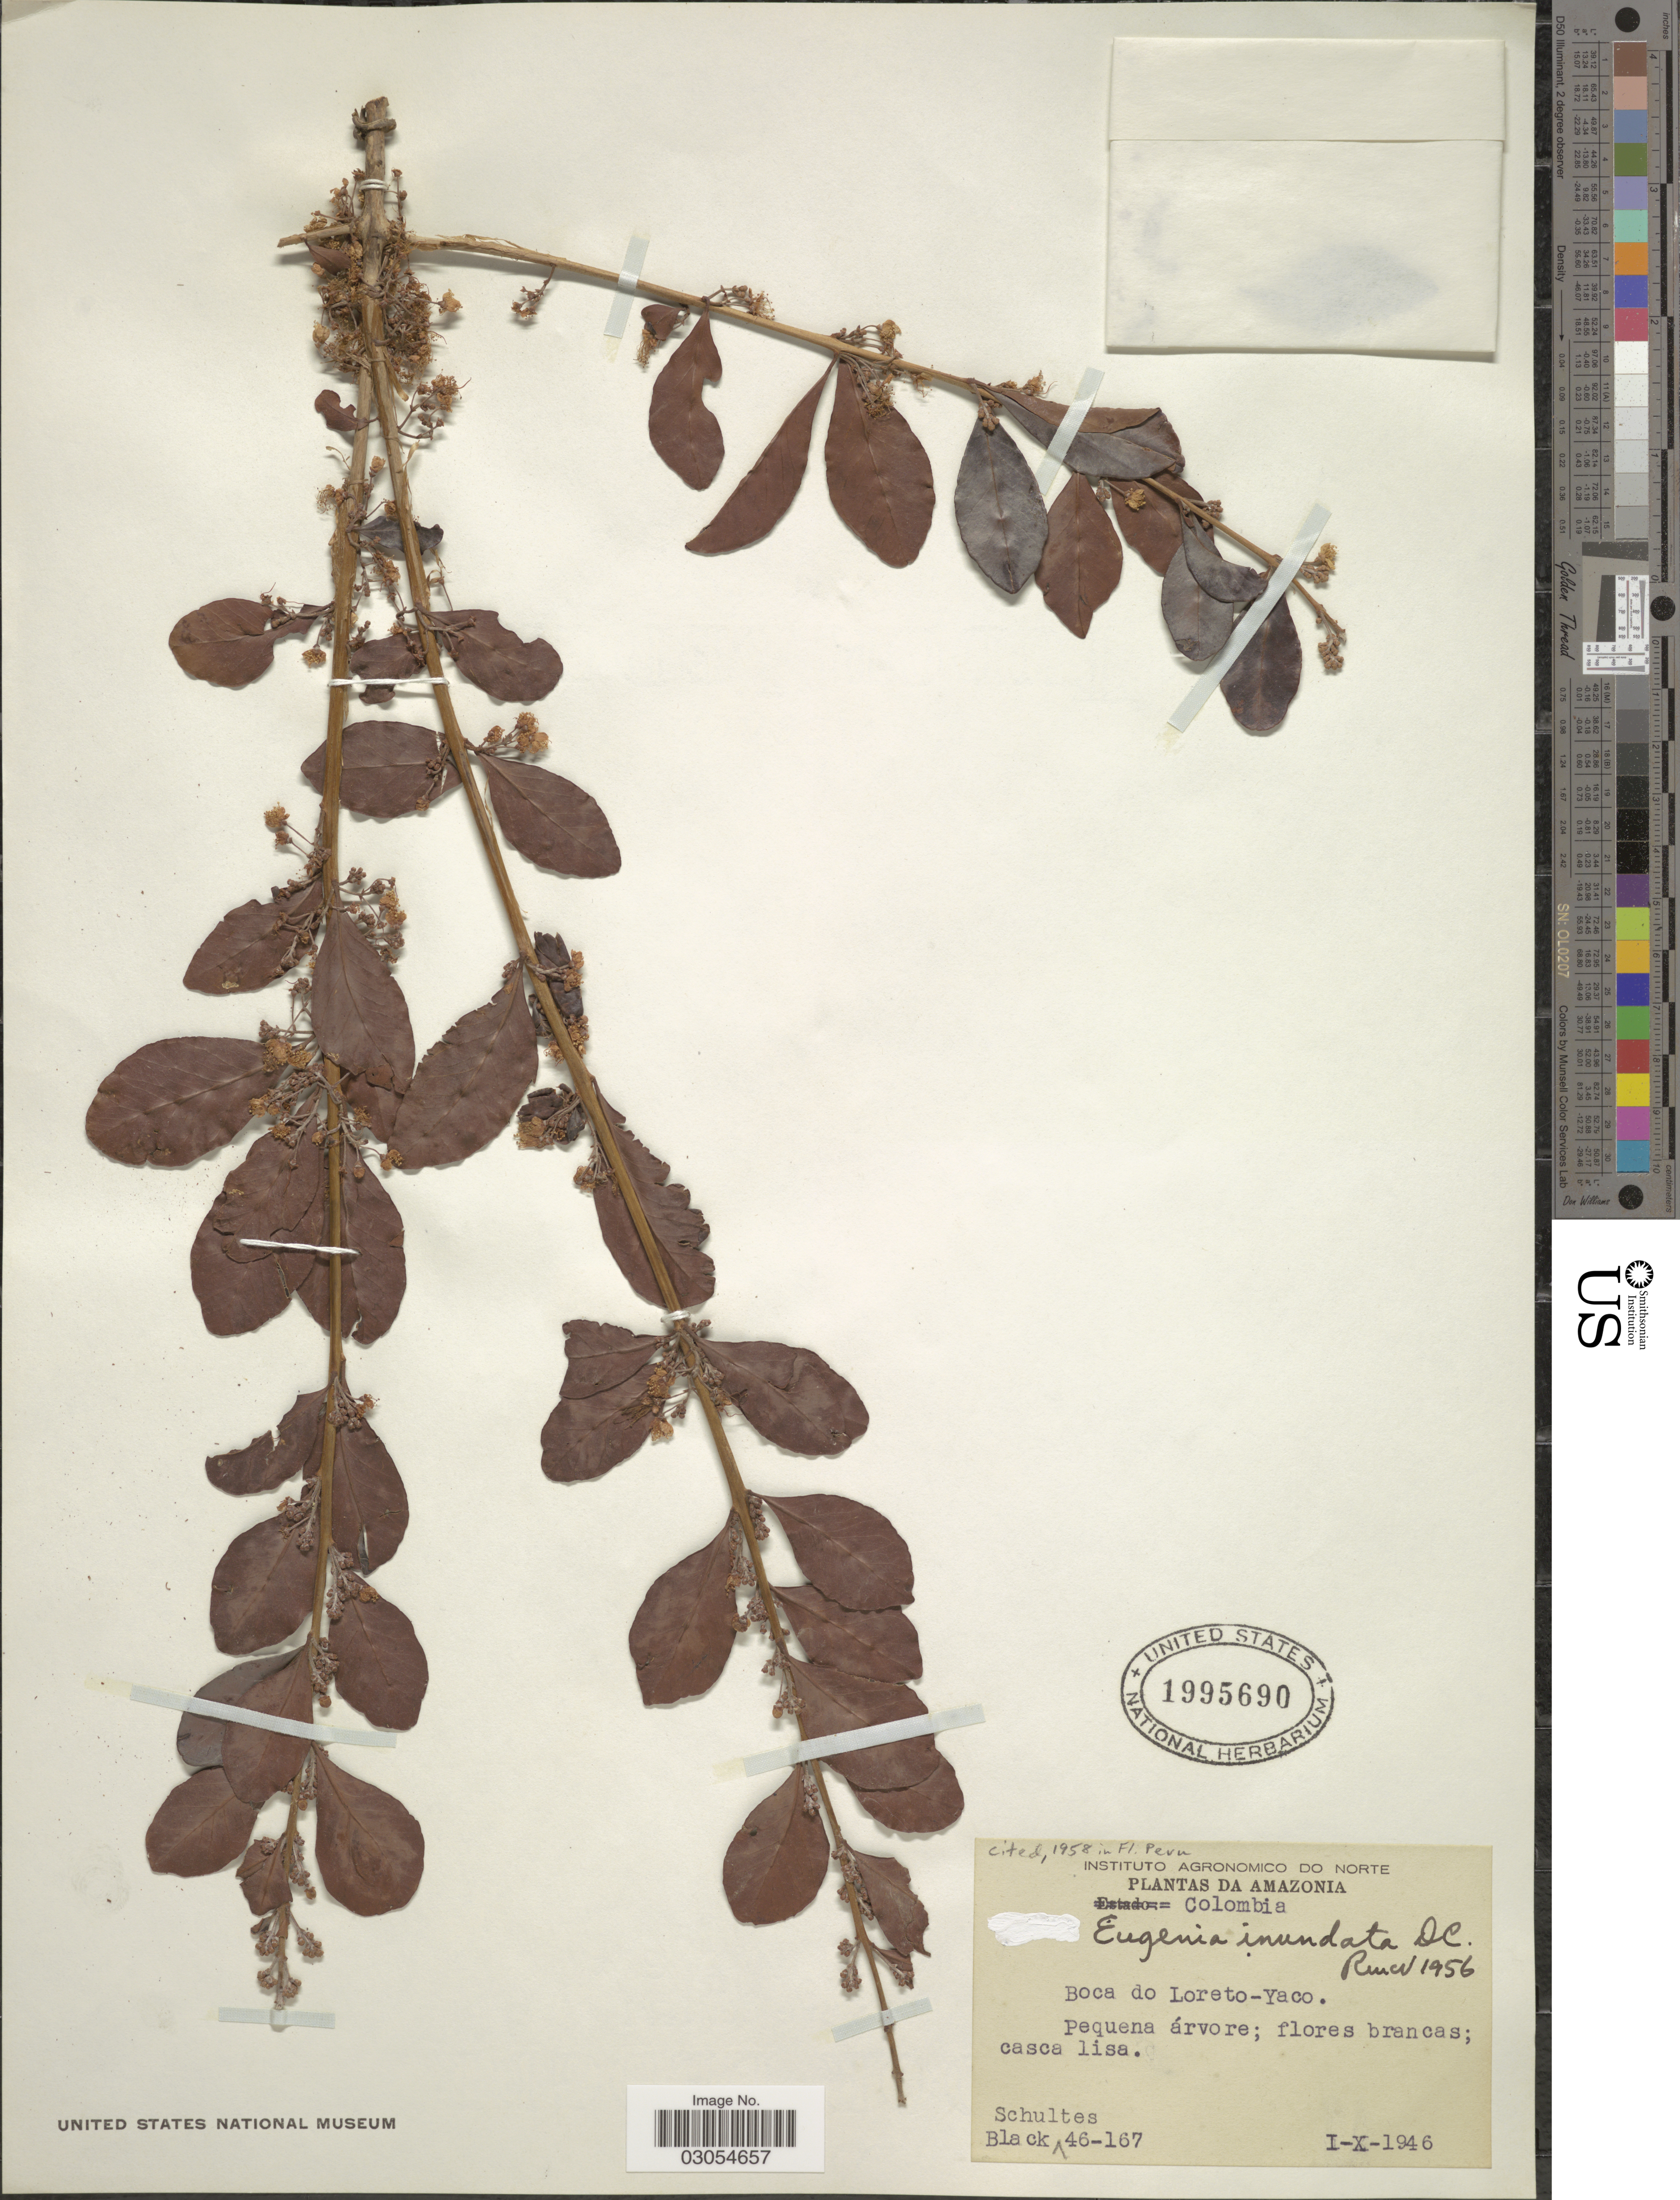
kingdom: Plantae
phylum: Tracheophyta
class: Magnoliopsida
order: Myrtales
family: Myrtaceae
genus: Eugenia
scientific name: Eugenia inundata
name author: DC.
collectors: -- Black & -- Schultes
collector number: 46-167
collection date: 1946-10-01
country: Peru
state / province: Loreto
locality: Amazonia. Boca do Loreto-Yaco.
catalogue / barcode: US 1995690